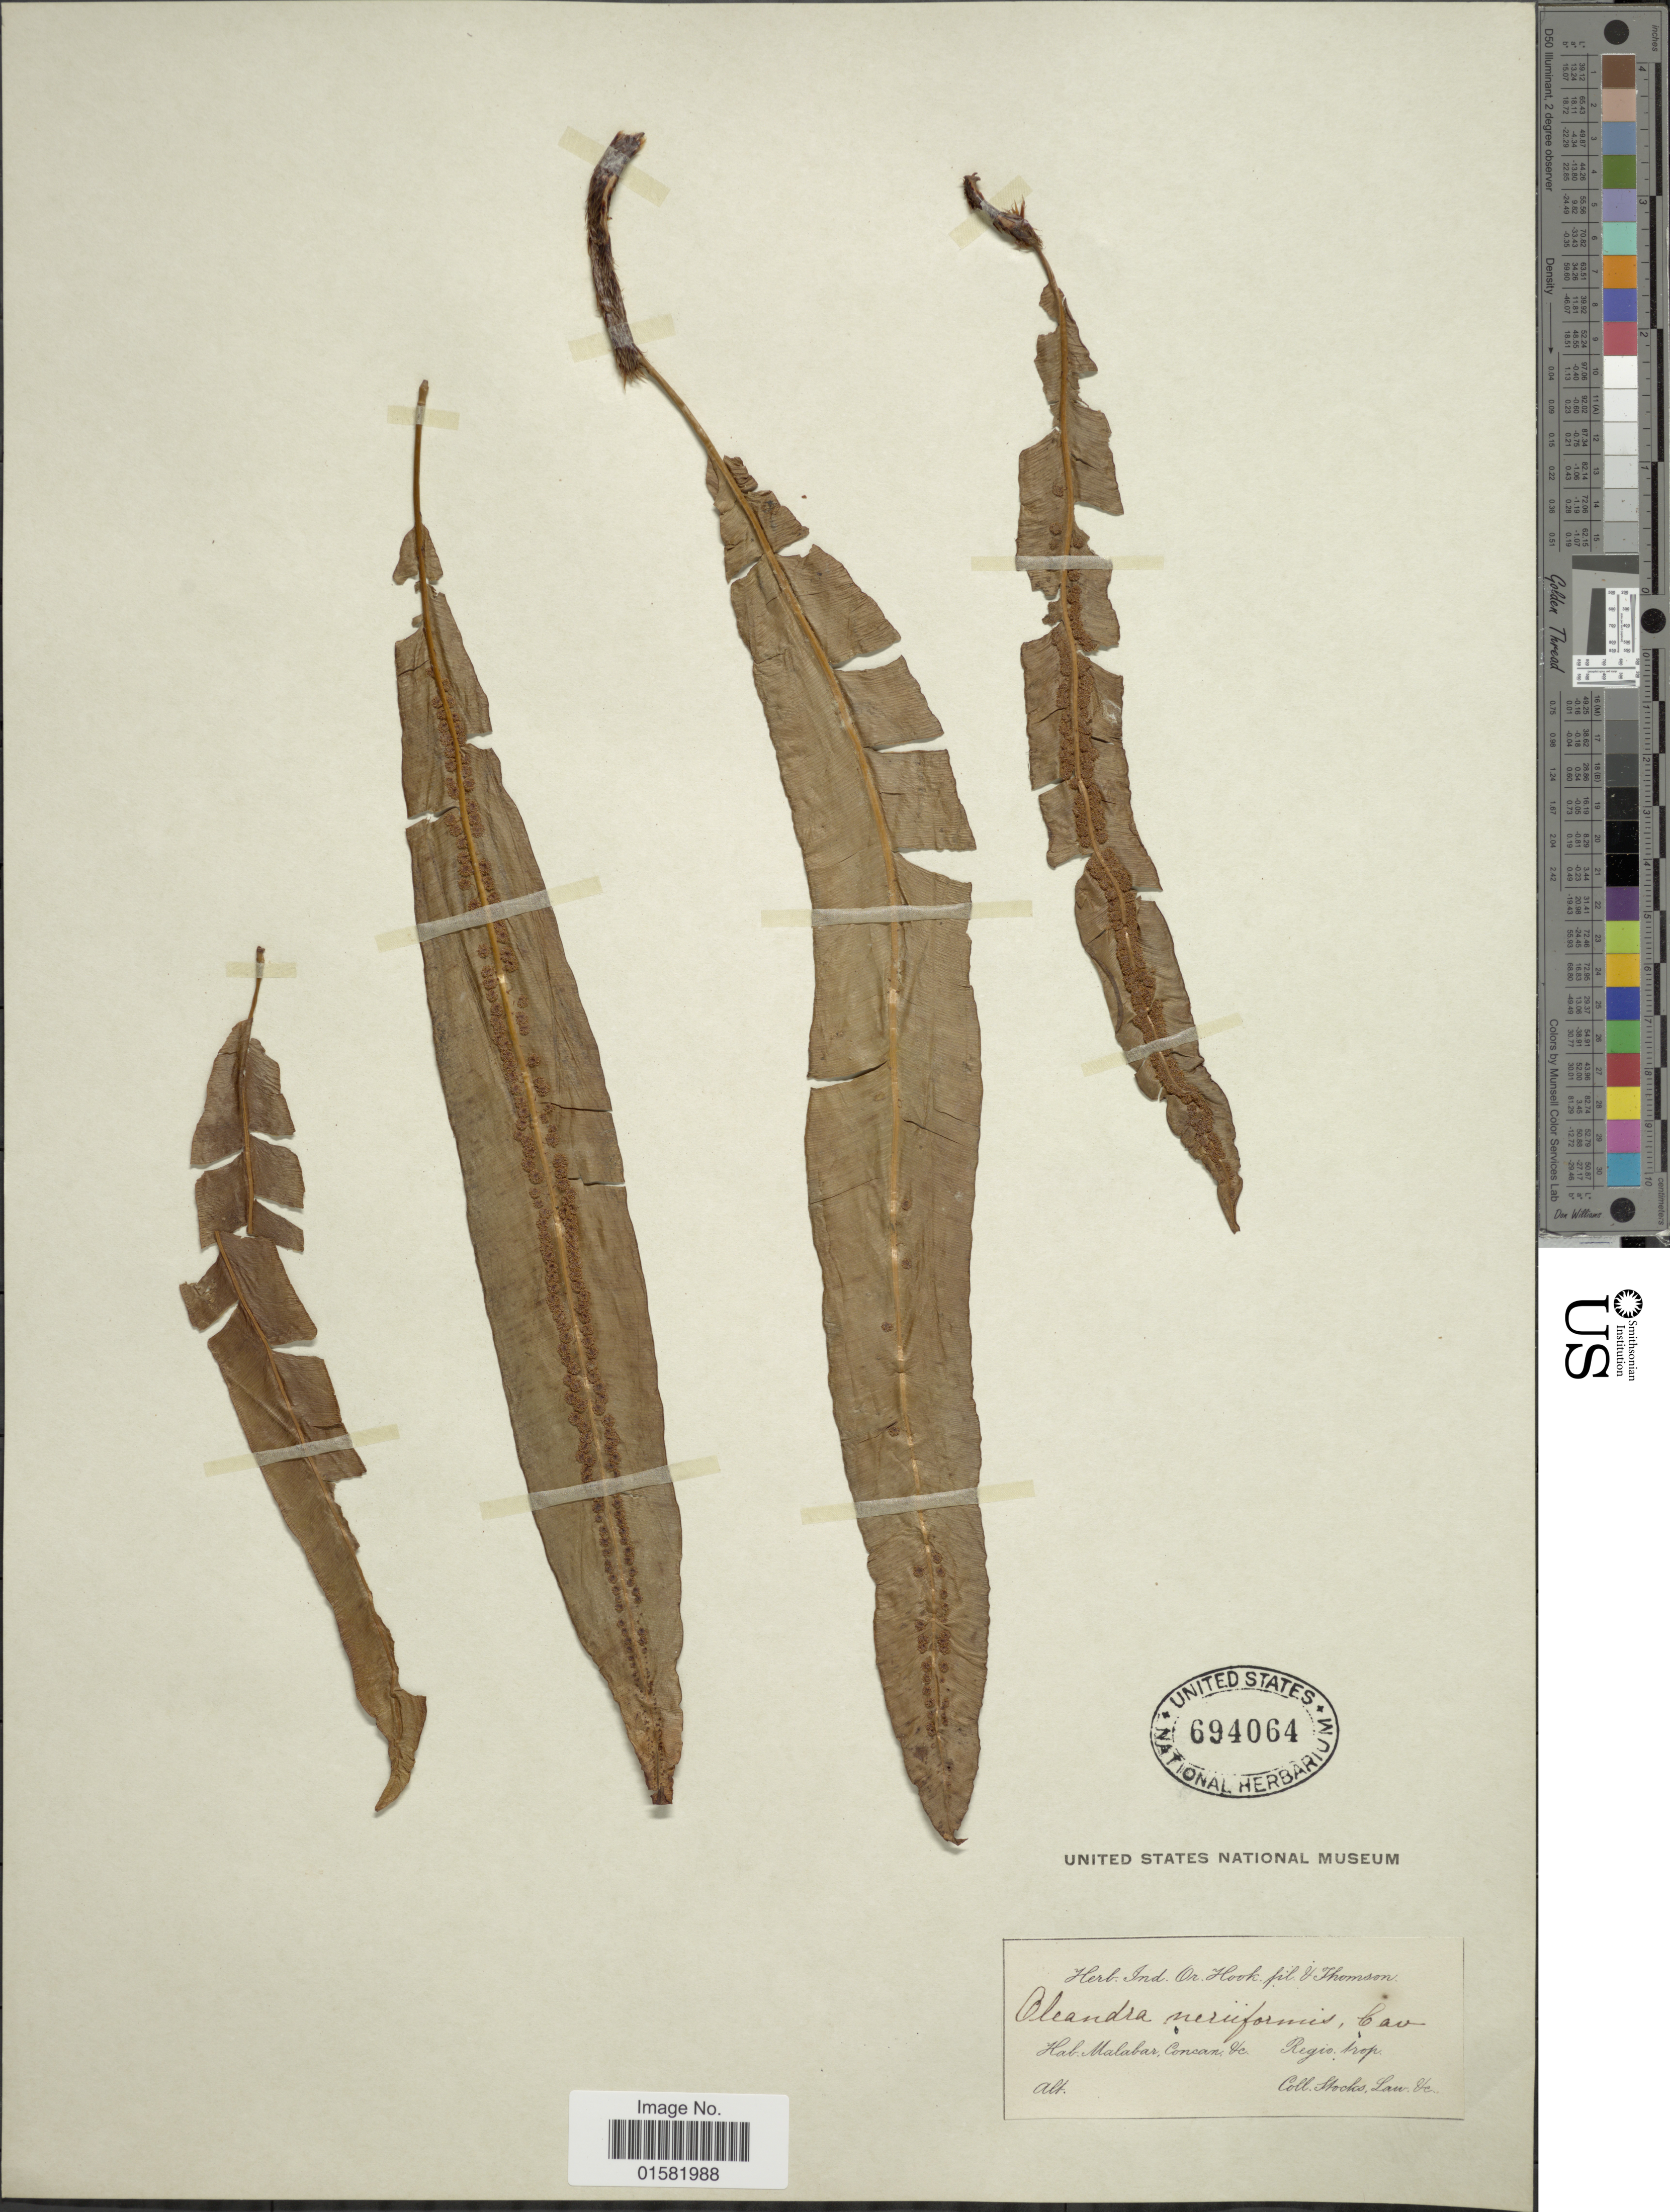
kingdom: Plantae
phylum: Tracheophyta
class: Polypodiopsida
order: Polypodiales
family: Oleandraceae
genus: Oleandra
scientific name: Oleandra neriiformis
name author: Cav.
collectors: J. Stocks & J. Law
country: India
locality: India, Malabar, Concan, &c. Regio trop.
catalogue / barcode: US 694064